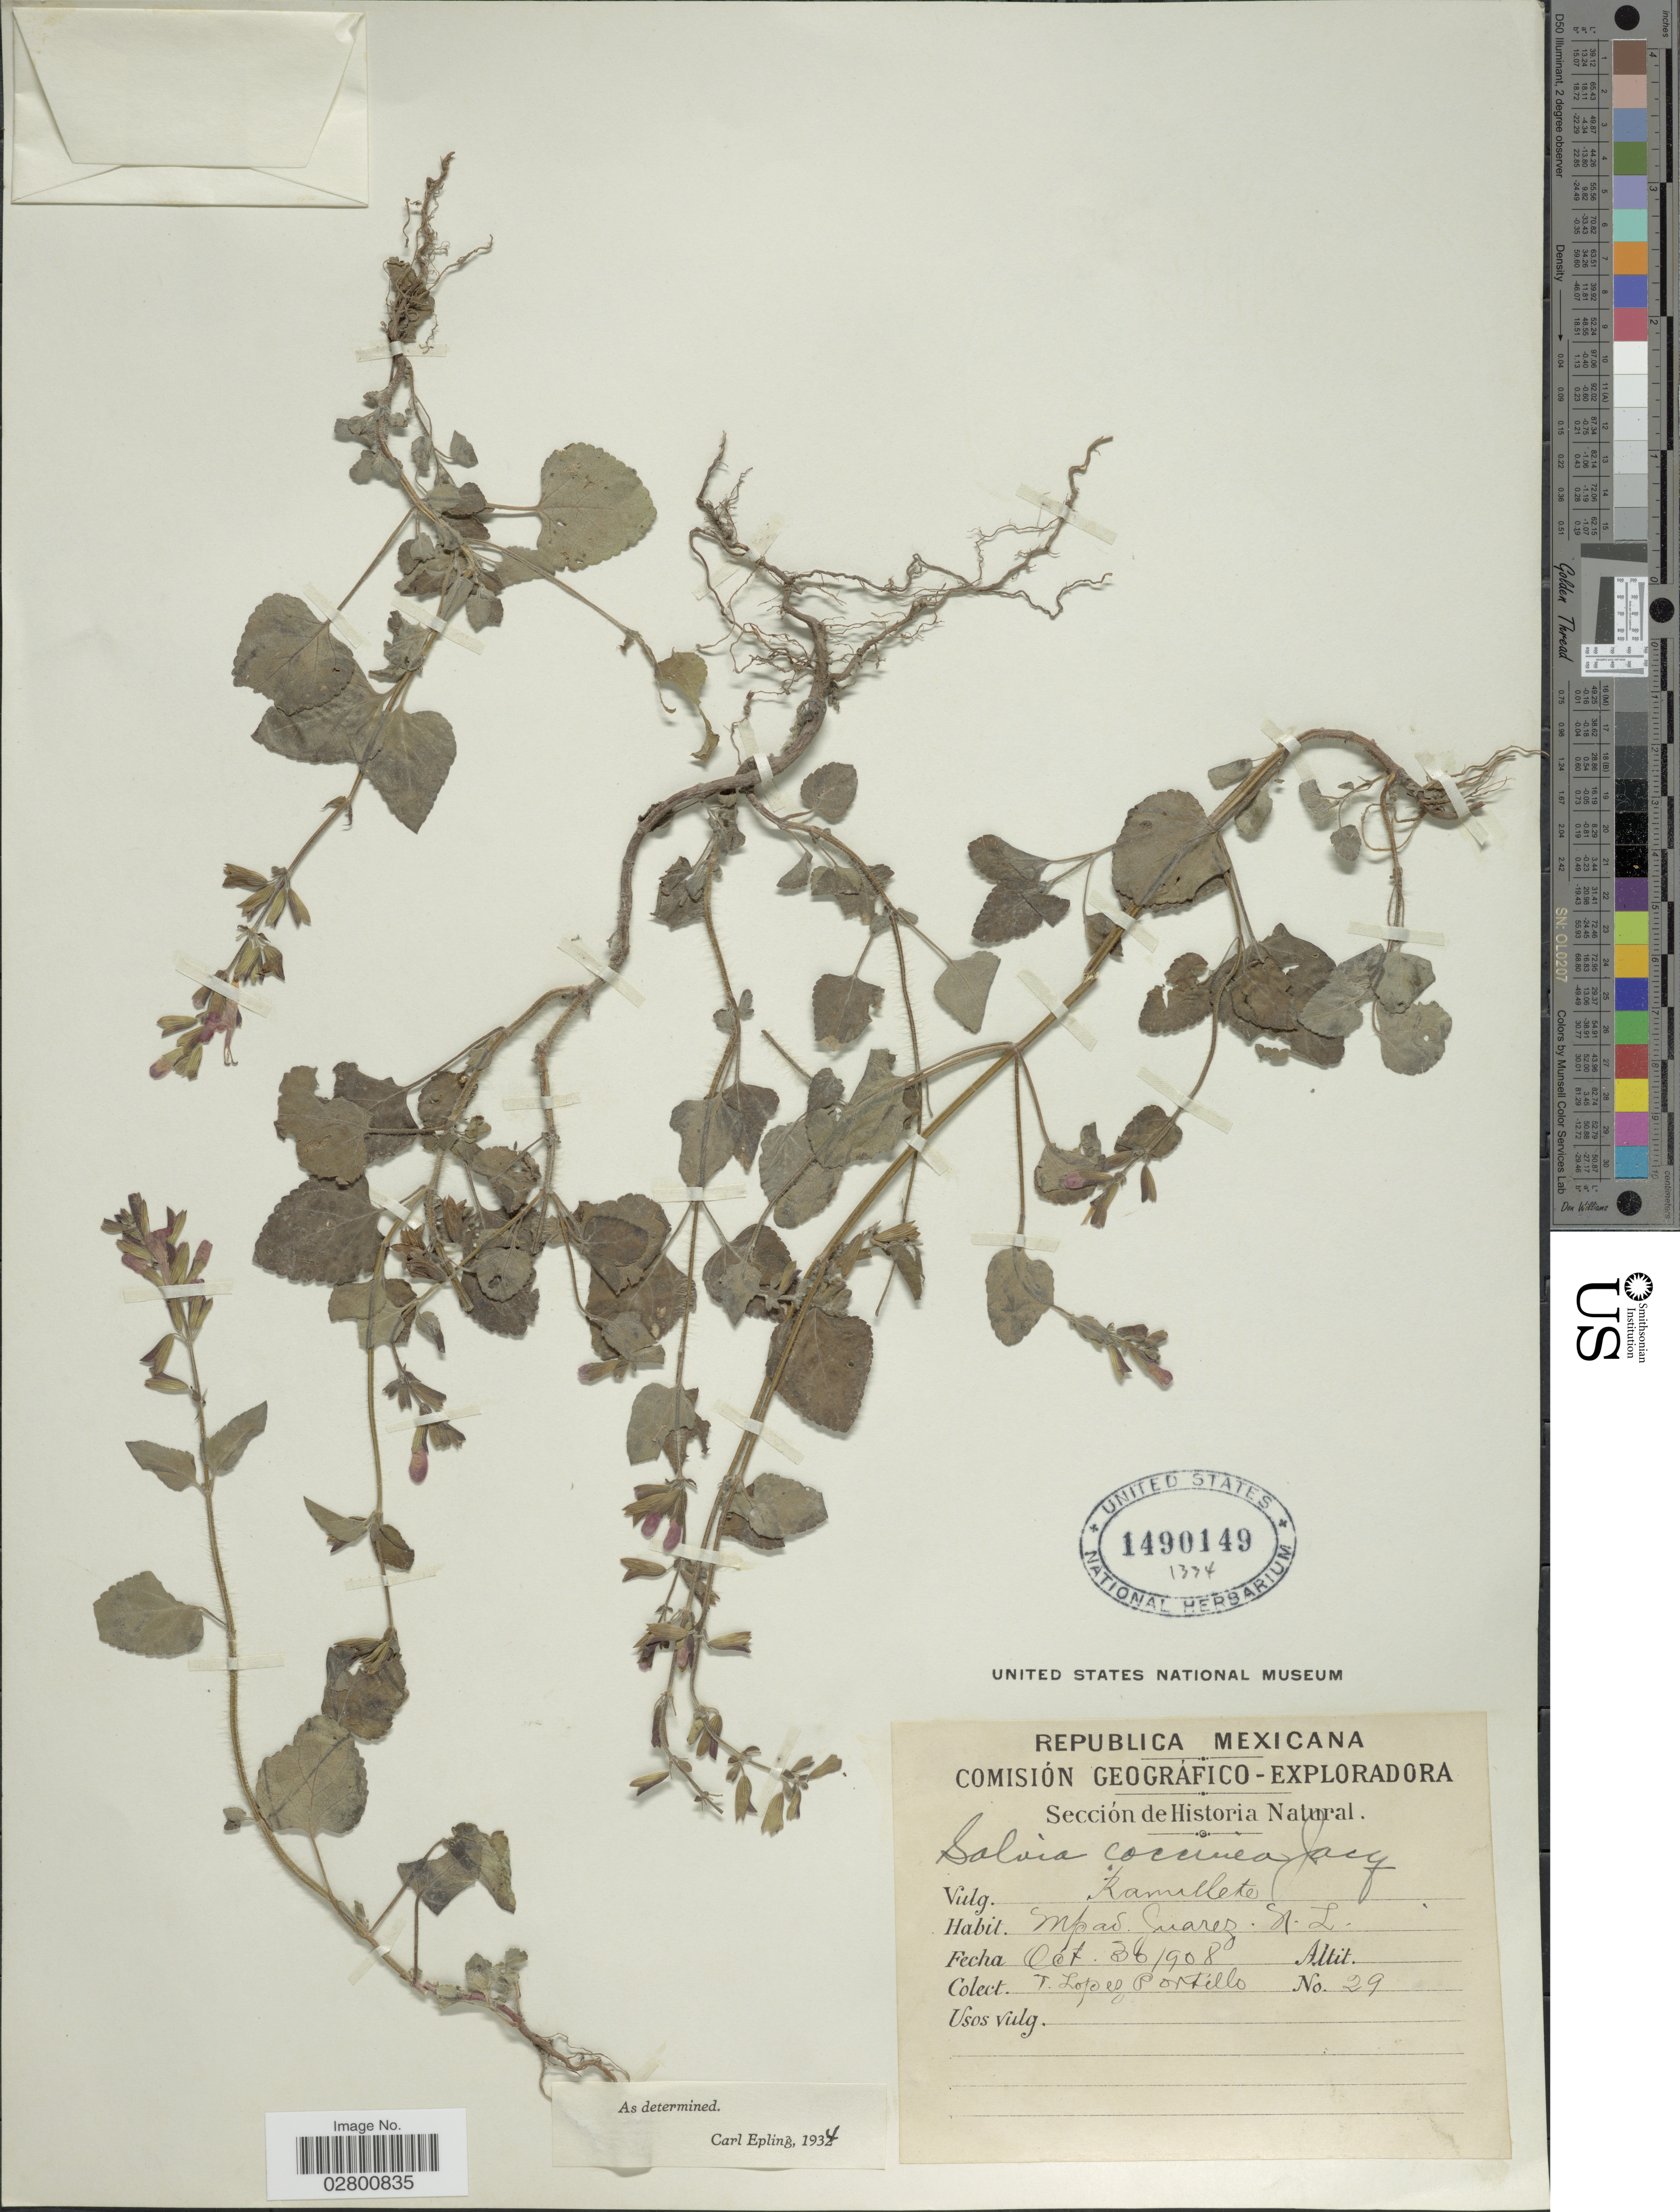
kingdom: Plantae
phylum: Tracheophyta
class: Magnoliopsida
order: Lamiales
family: Lamiaceae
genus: Salvia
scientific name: Salvia coccinea 'Naples Lavender'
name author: L. f. ex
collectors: T. López Portillo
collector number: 29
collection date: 1908-10-30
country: Mexico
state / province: Nuevo León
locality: Mpad Juarez.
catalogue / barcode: US 1490149